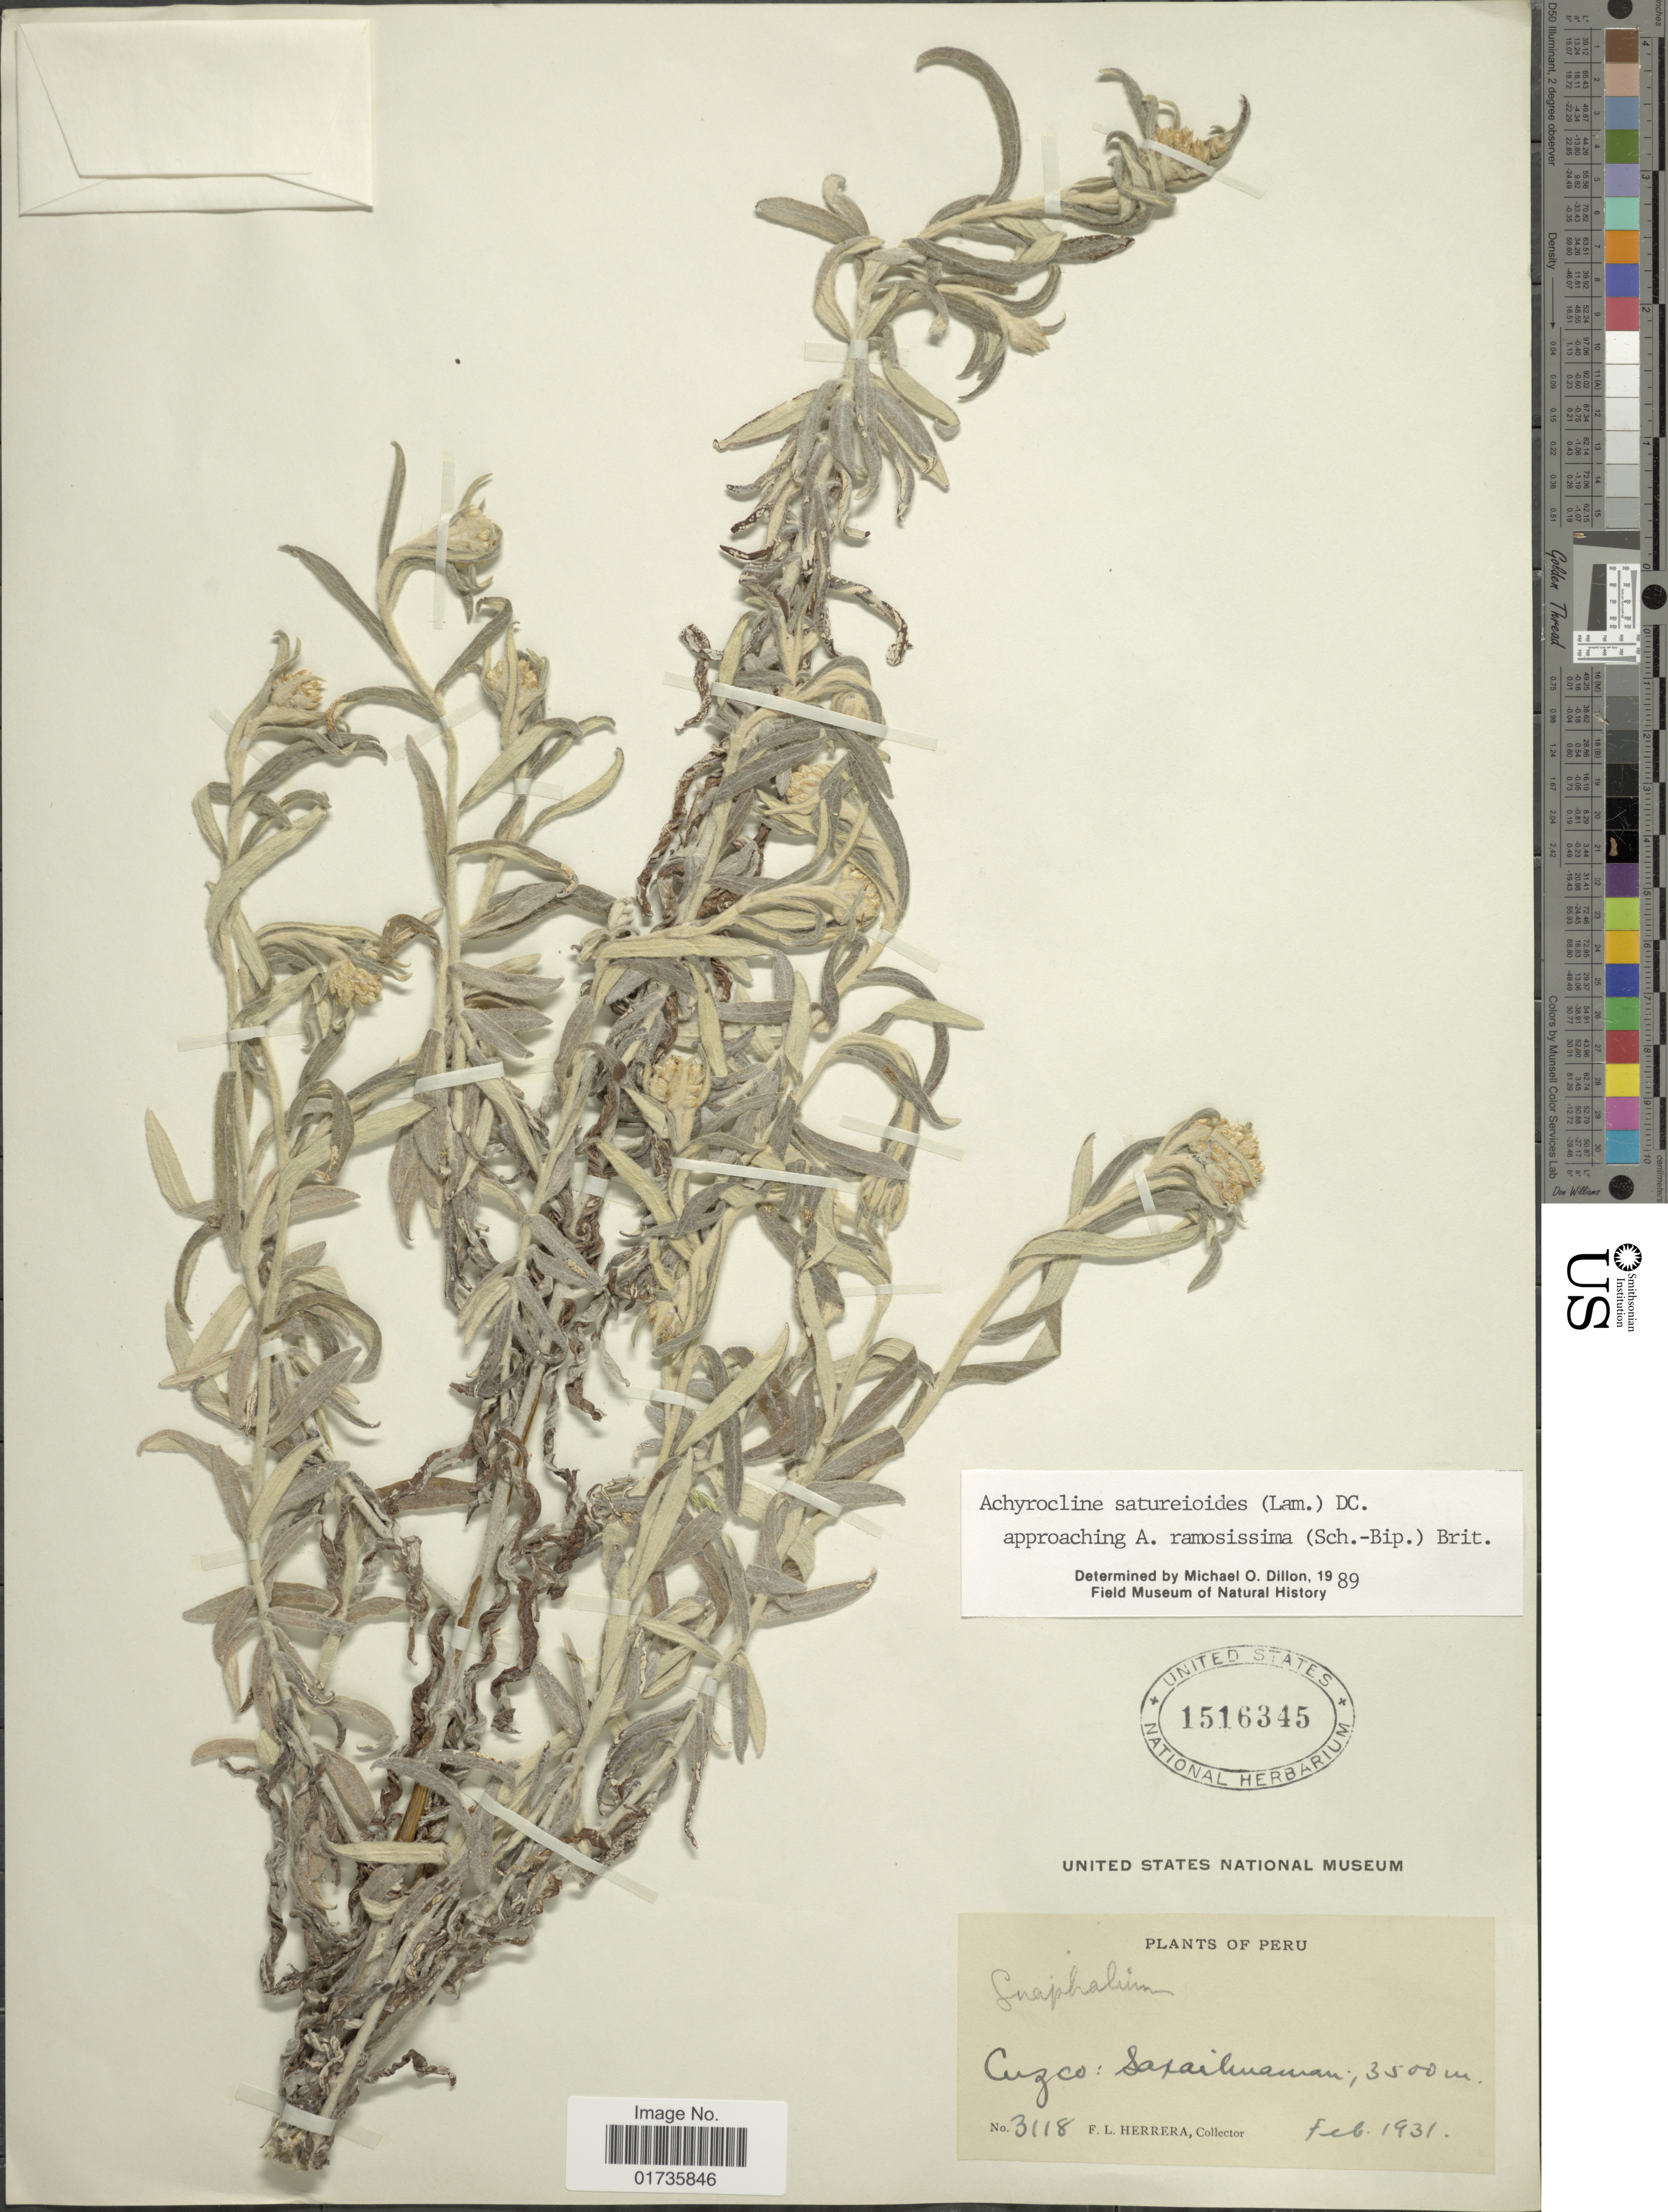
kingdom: Plantae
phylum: Tracheophyta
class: Magnoliopsida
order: Asterales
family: Asteraceae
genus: Achyrocline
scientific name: Achyrocline satureioides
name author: (Lam.) DC.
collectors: F. L. Herrera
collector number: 3118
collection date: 1931-02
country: Peru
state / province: Cusco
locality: Saxaihuaman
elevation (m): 3500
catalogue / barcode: US 1516345